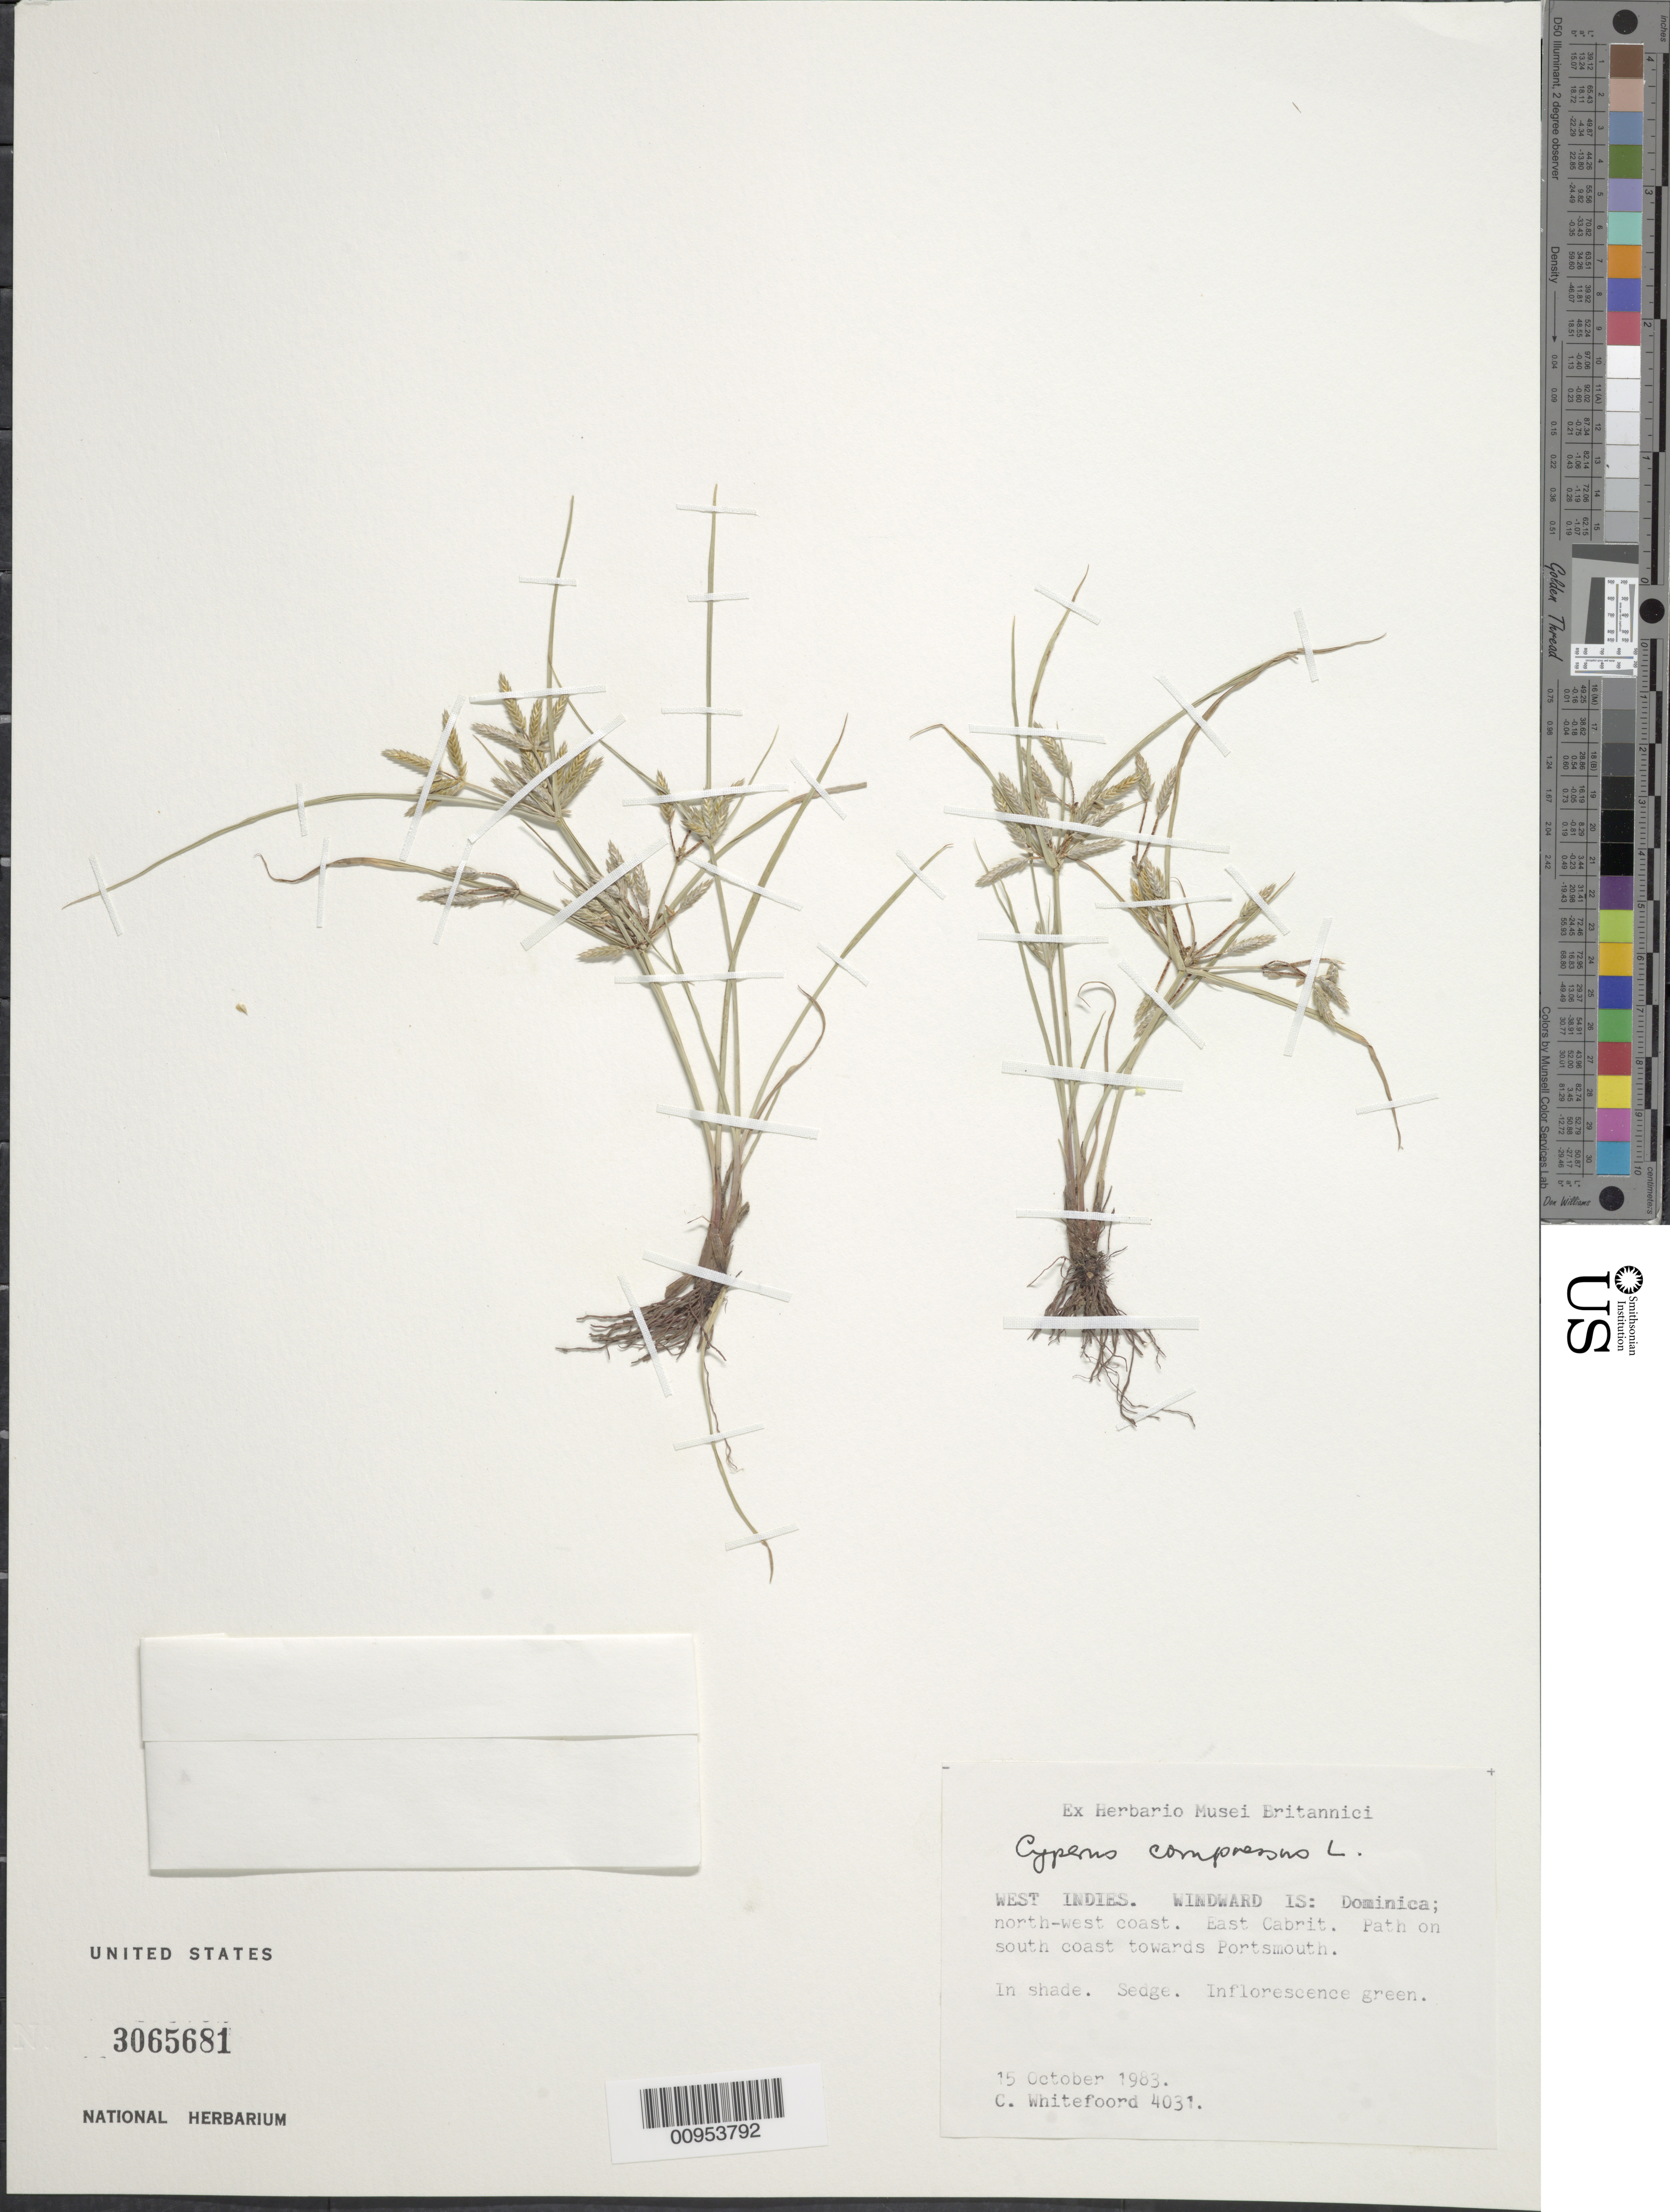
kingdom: Plantae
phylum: Tracheophyta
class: Liliopsida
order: Poales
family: Cyperaceae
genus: Cyperus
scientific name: Cyperus compressus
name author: L.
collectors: C. Whitefoord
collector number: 4031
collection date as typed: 15 Oct 1983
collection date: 1983-10-15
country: Dominica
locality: North-west coast, East Cabrit, Path on south coast towards Portsmouth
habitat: In shade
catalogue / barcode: US 3065681